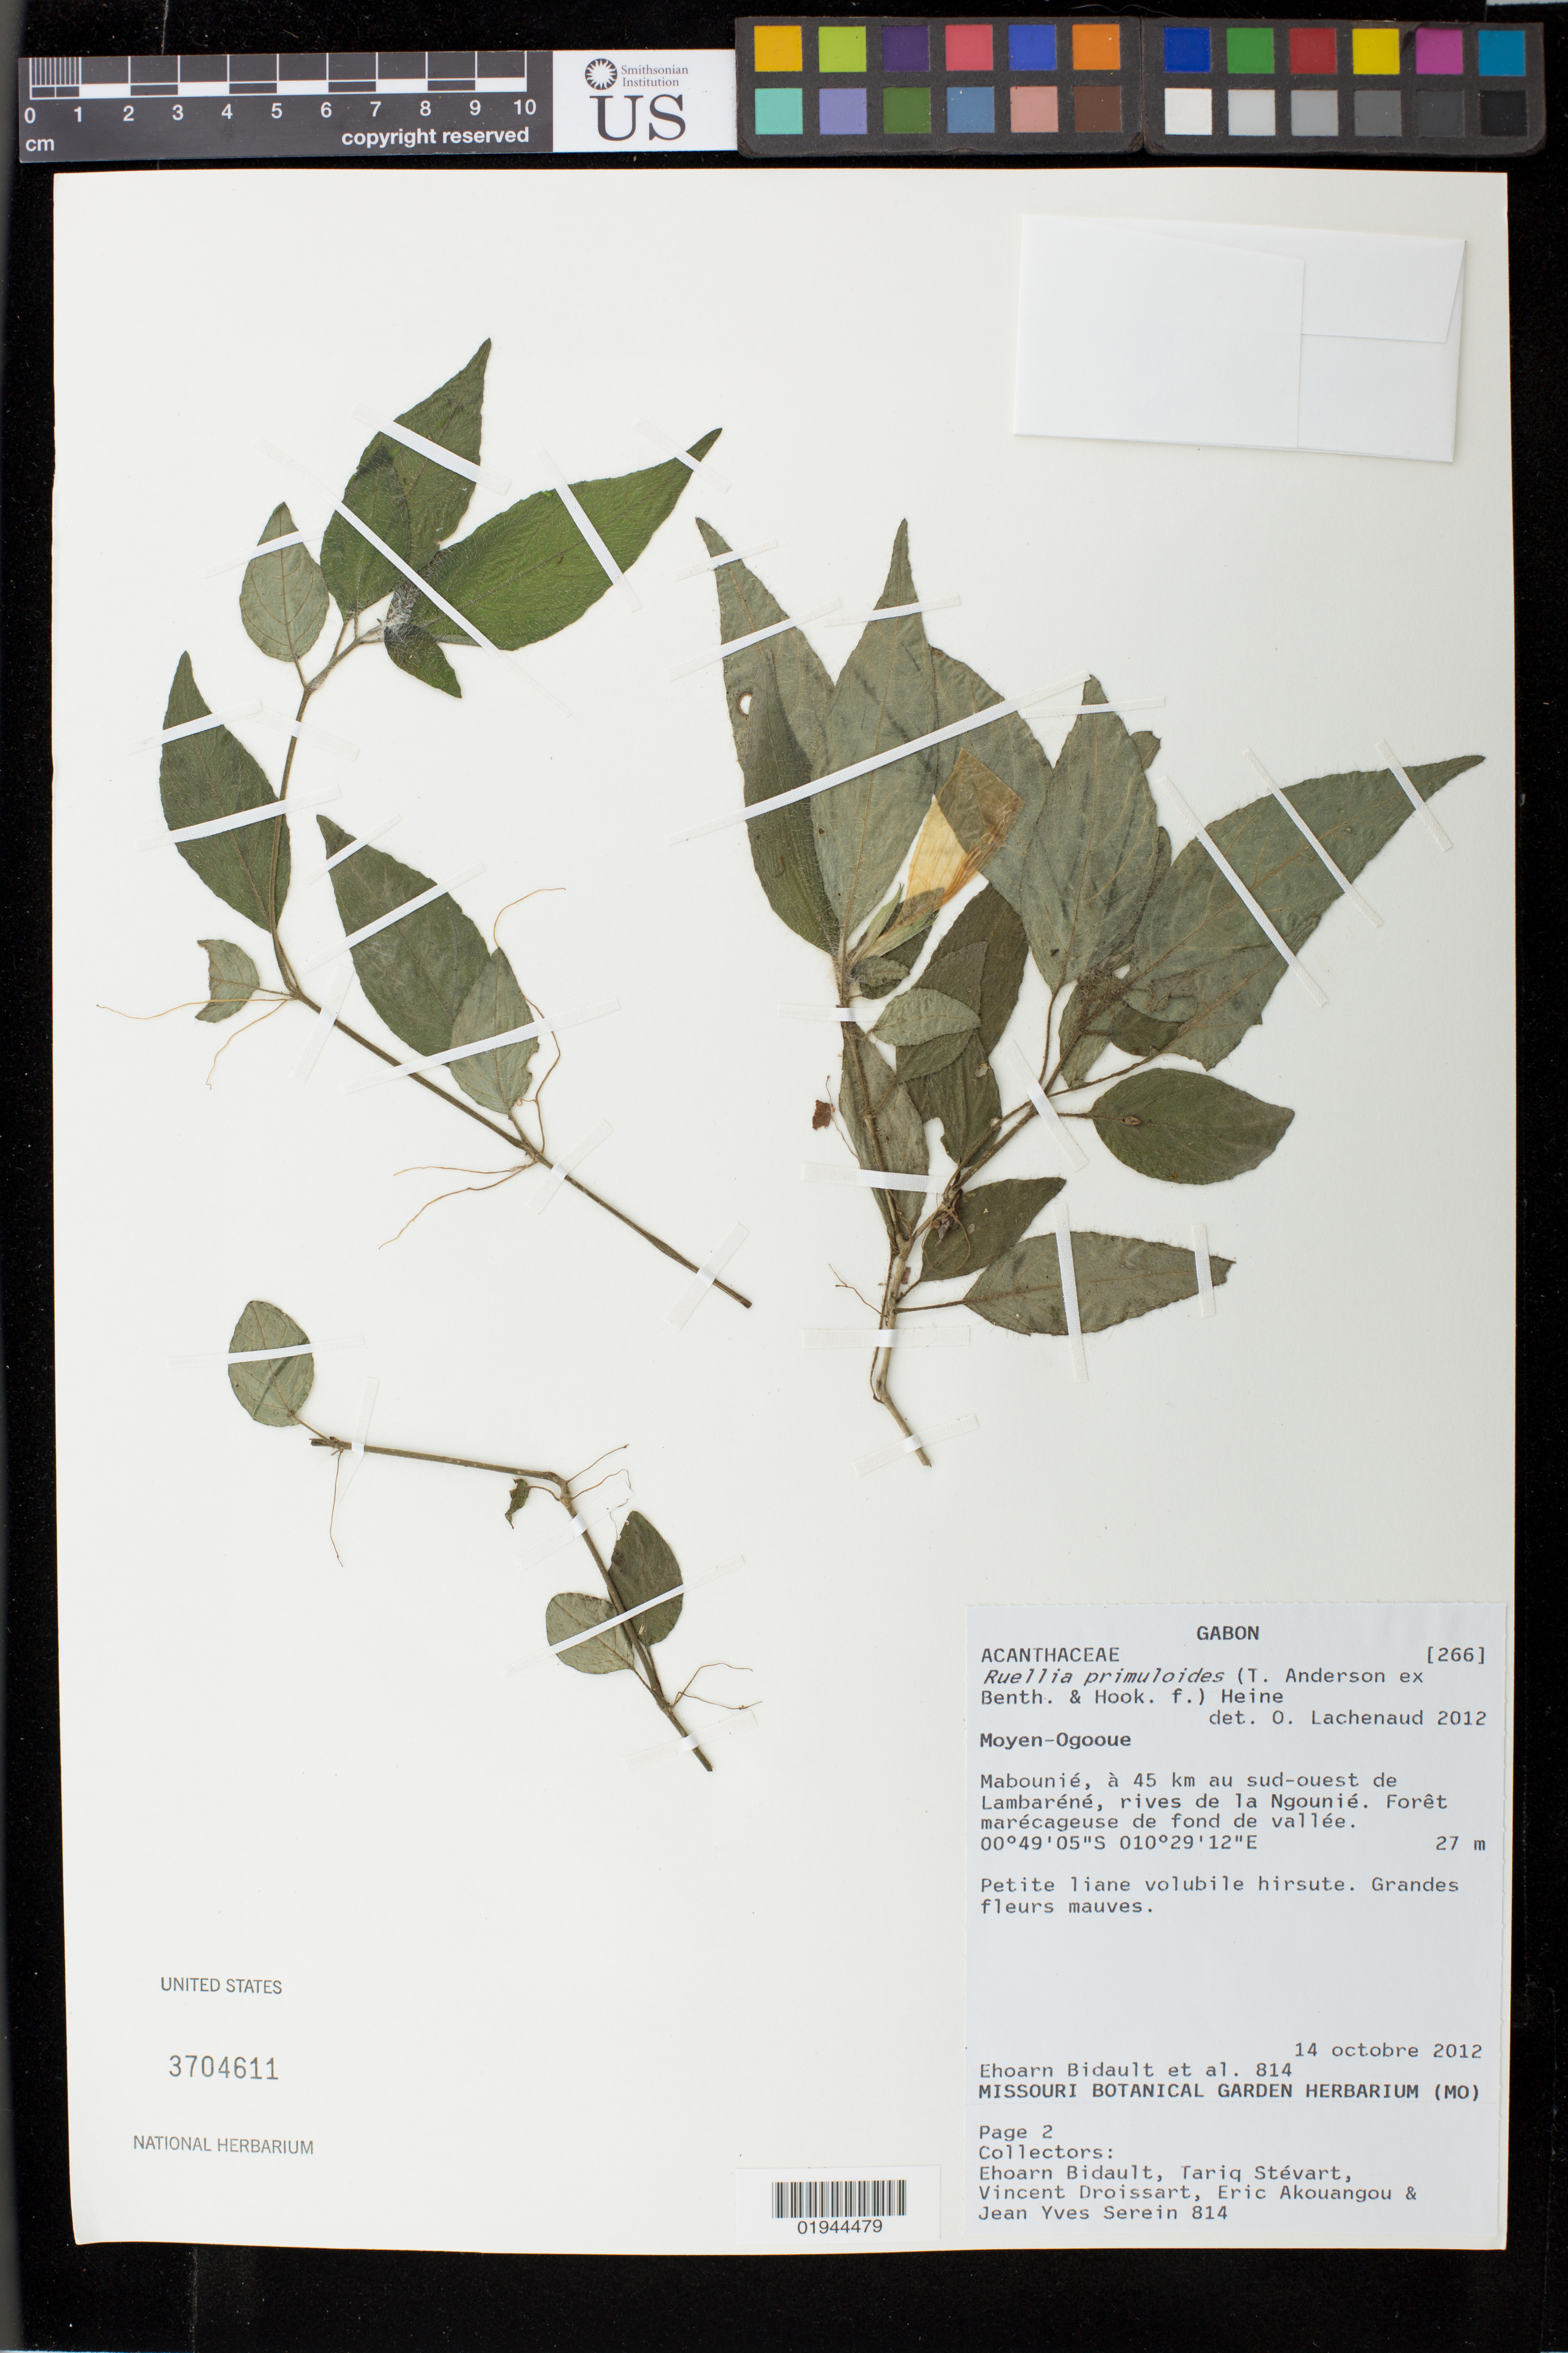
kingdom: Plantae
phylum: Tracheophyta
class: Magnoliopsida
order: Lamiales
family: Acanthaceae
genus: Ruellia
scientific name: Ruellia primuloides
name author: (T. Anderson ex Benth. & Hook. f.) Heine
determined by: Lachenaud, O.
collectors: E. Bidault, T. Stévart, V. Droissart, E. Akouangou & J. Serein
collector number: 814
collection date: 2012-10-14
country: Gabon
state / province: Moyen-Ogooué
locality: Mabounie, a 45 km au sud-ouest de Lambarene, rives de la Ngounie.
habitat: Foret marecageuse de fond de vallee.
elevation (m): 27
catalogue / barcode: US 3704611